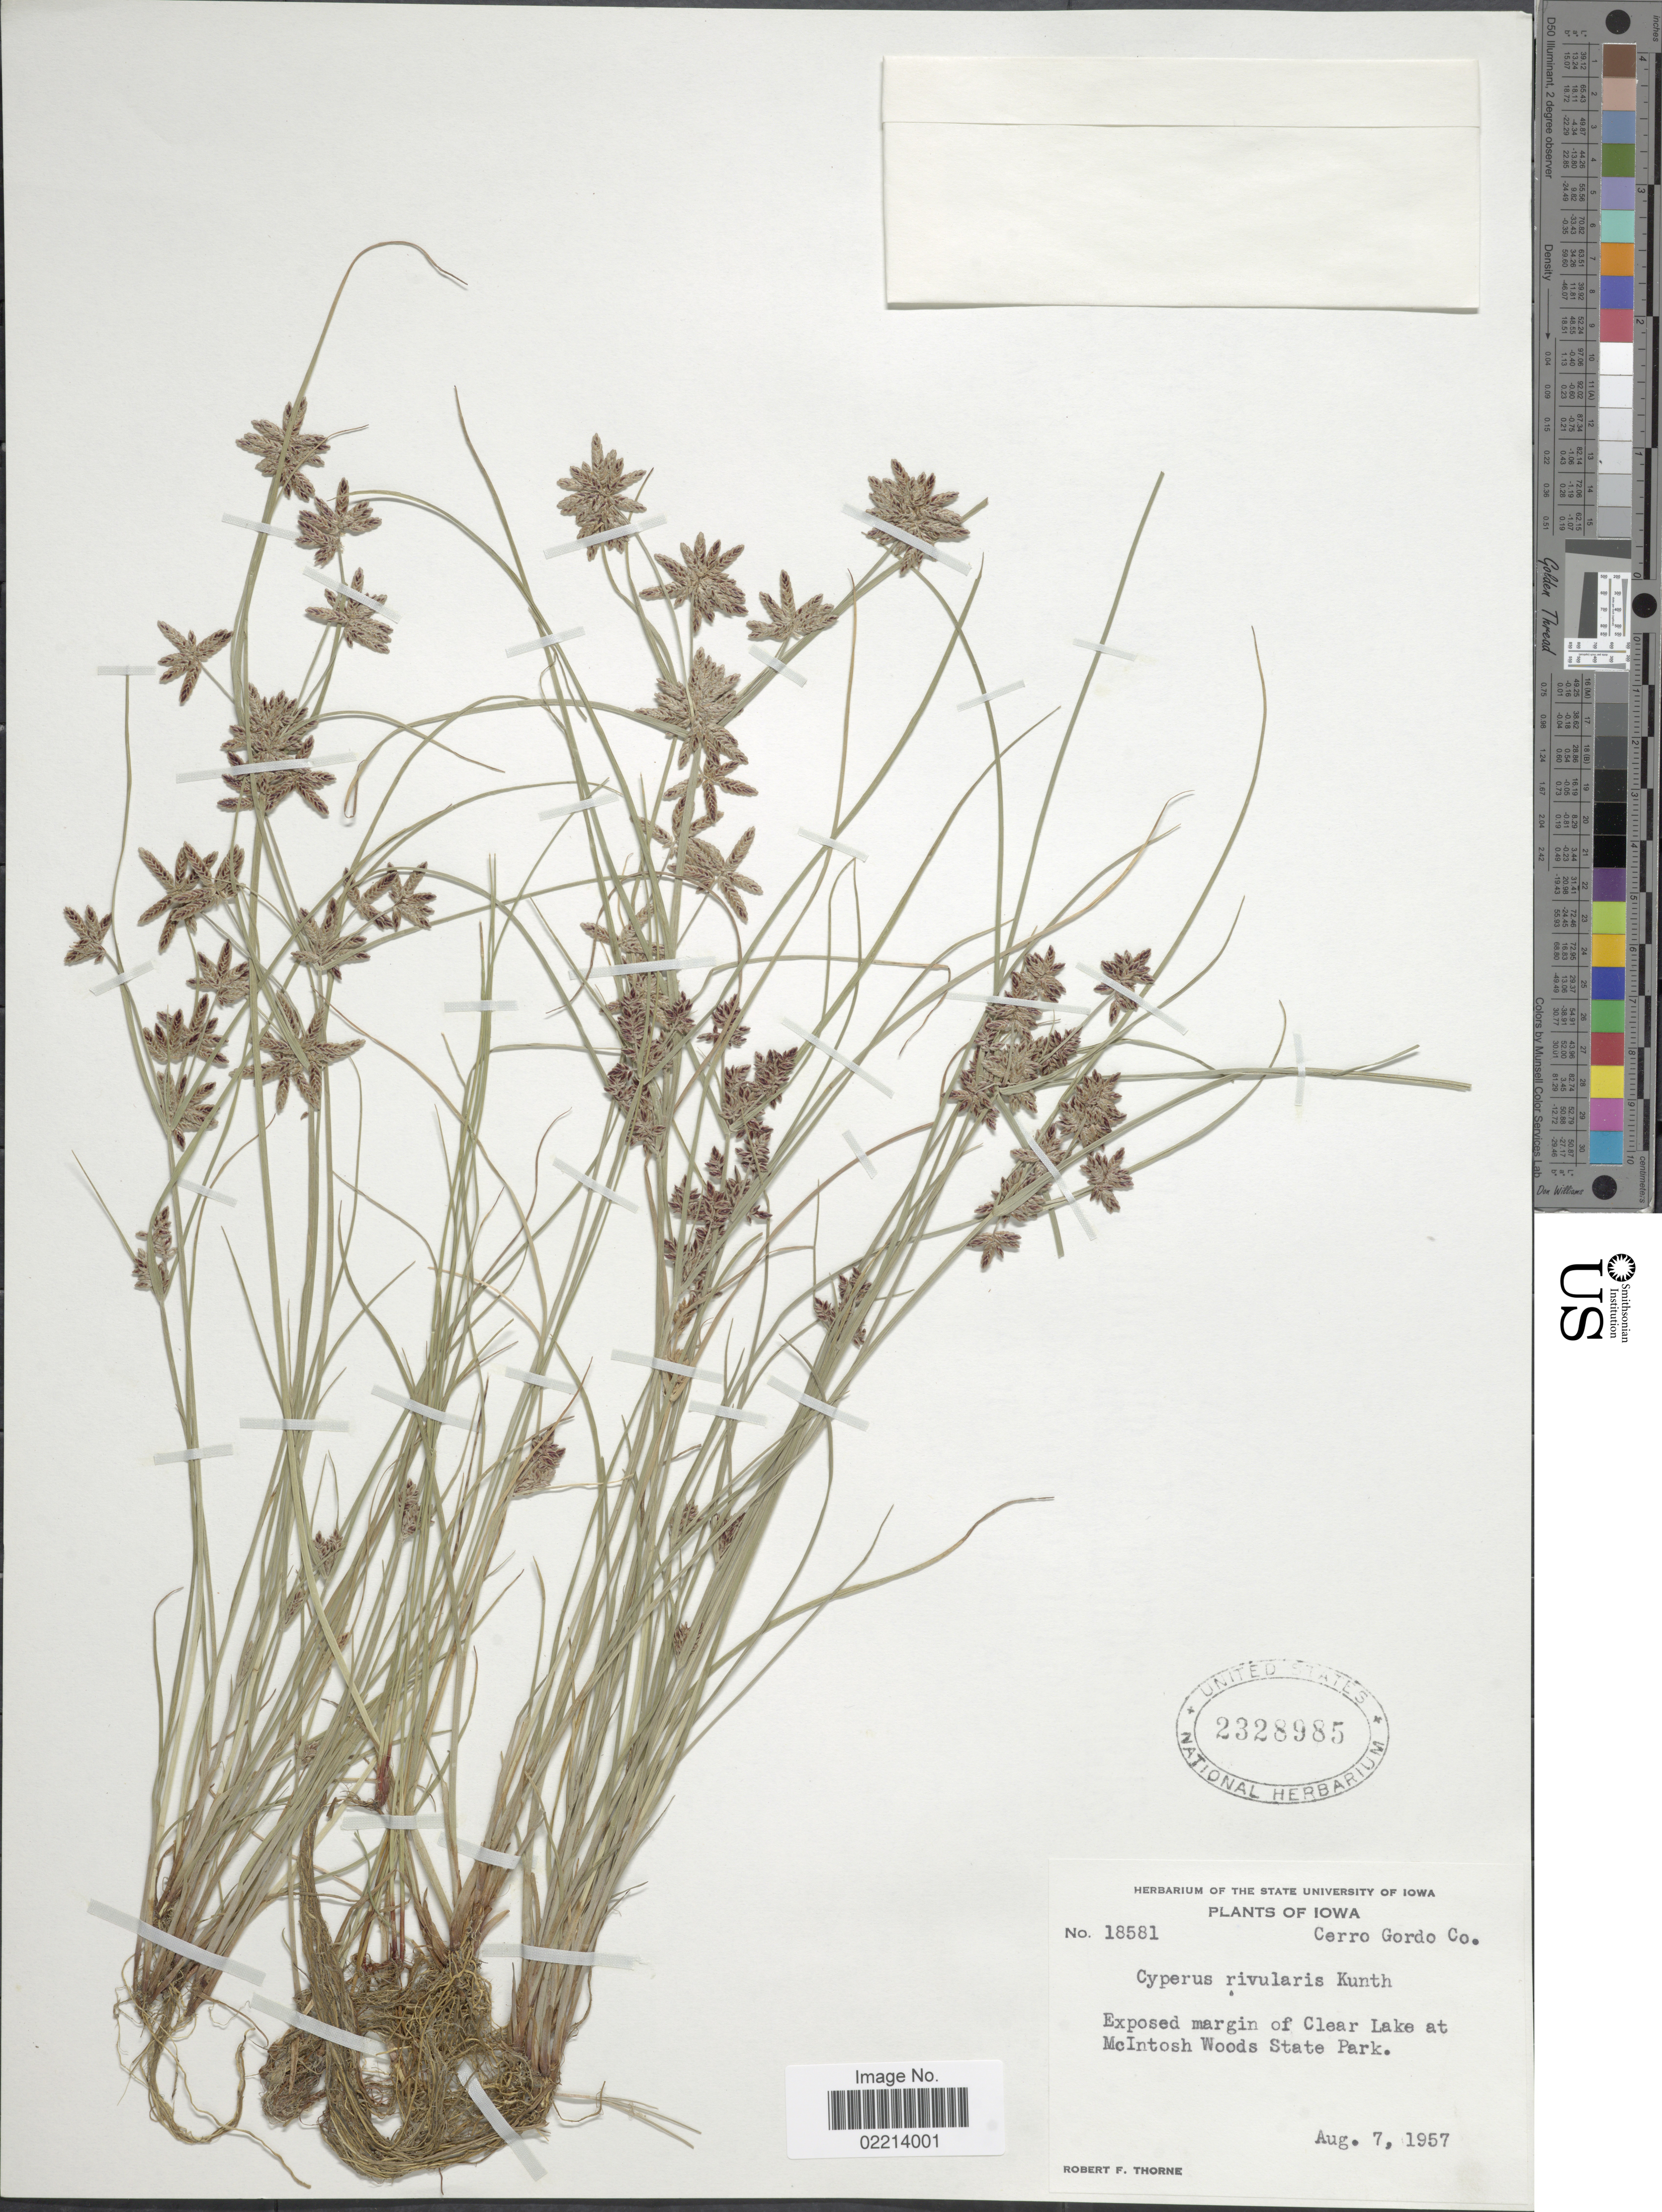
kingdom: Plantae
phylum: Tracheophyta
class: Liliopsida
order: Poales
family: Cyperaceae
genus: Cyperus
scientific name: Cyperus bipartitus Torr.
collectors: R. F. Thorne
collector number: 18581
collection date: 1957-08-07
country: United States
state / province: Iowa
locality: Cerro Gordo Co. Exposed margin of Clear Lake at McIntosh Woods State Park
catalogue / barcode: US 2328985